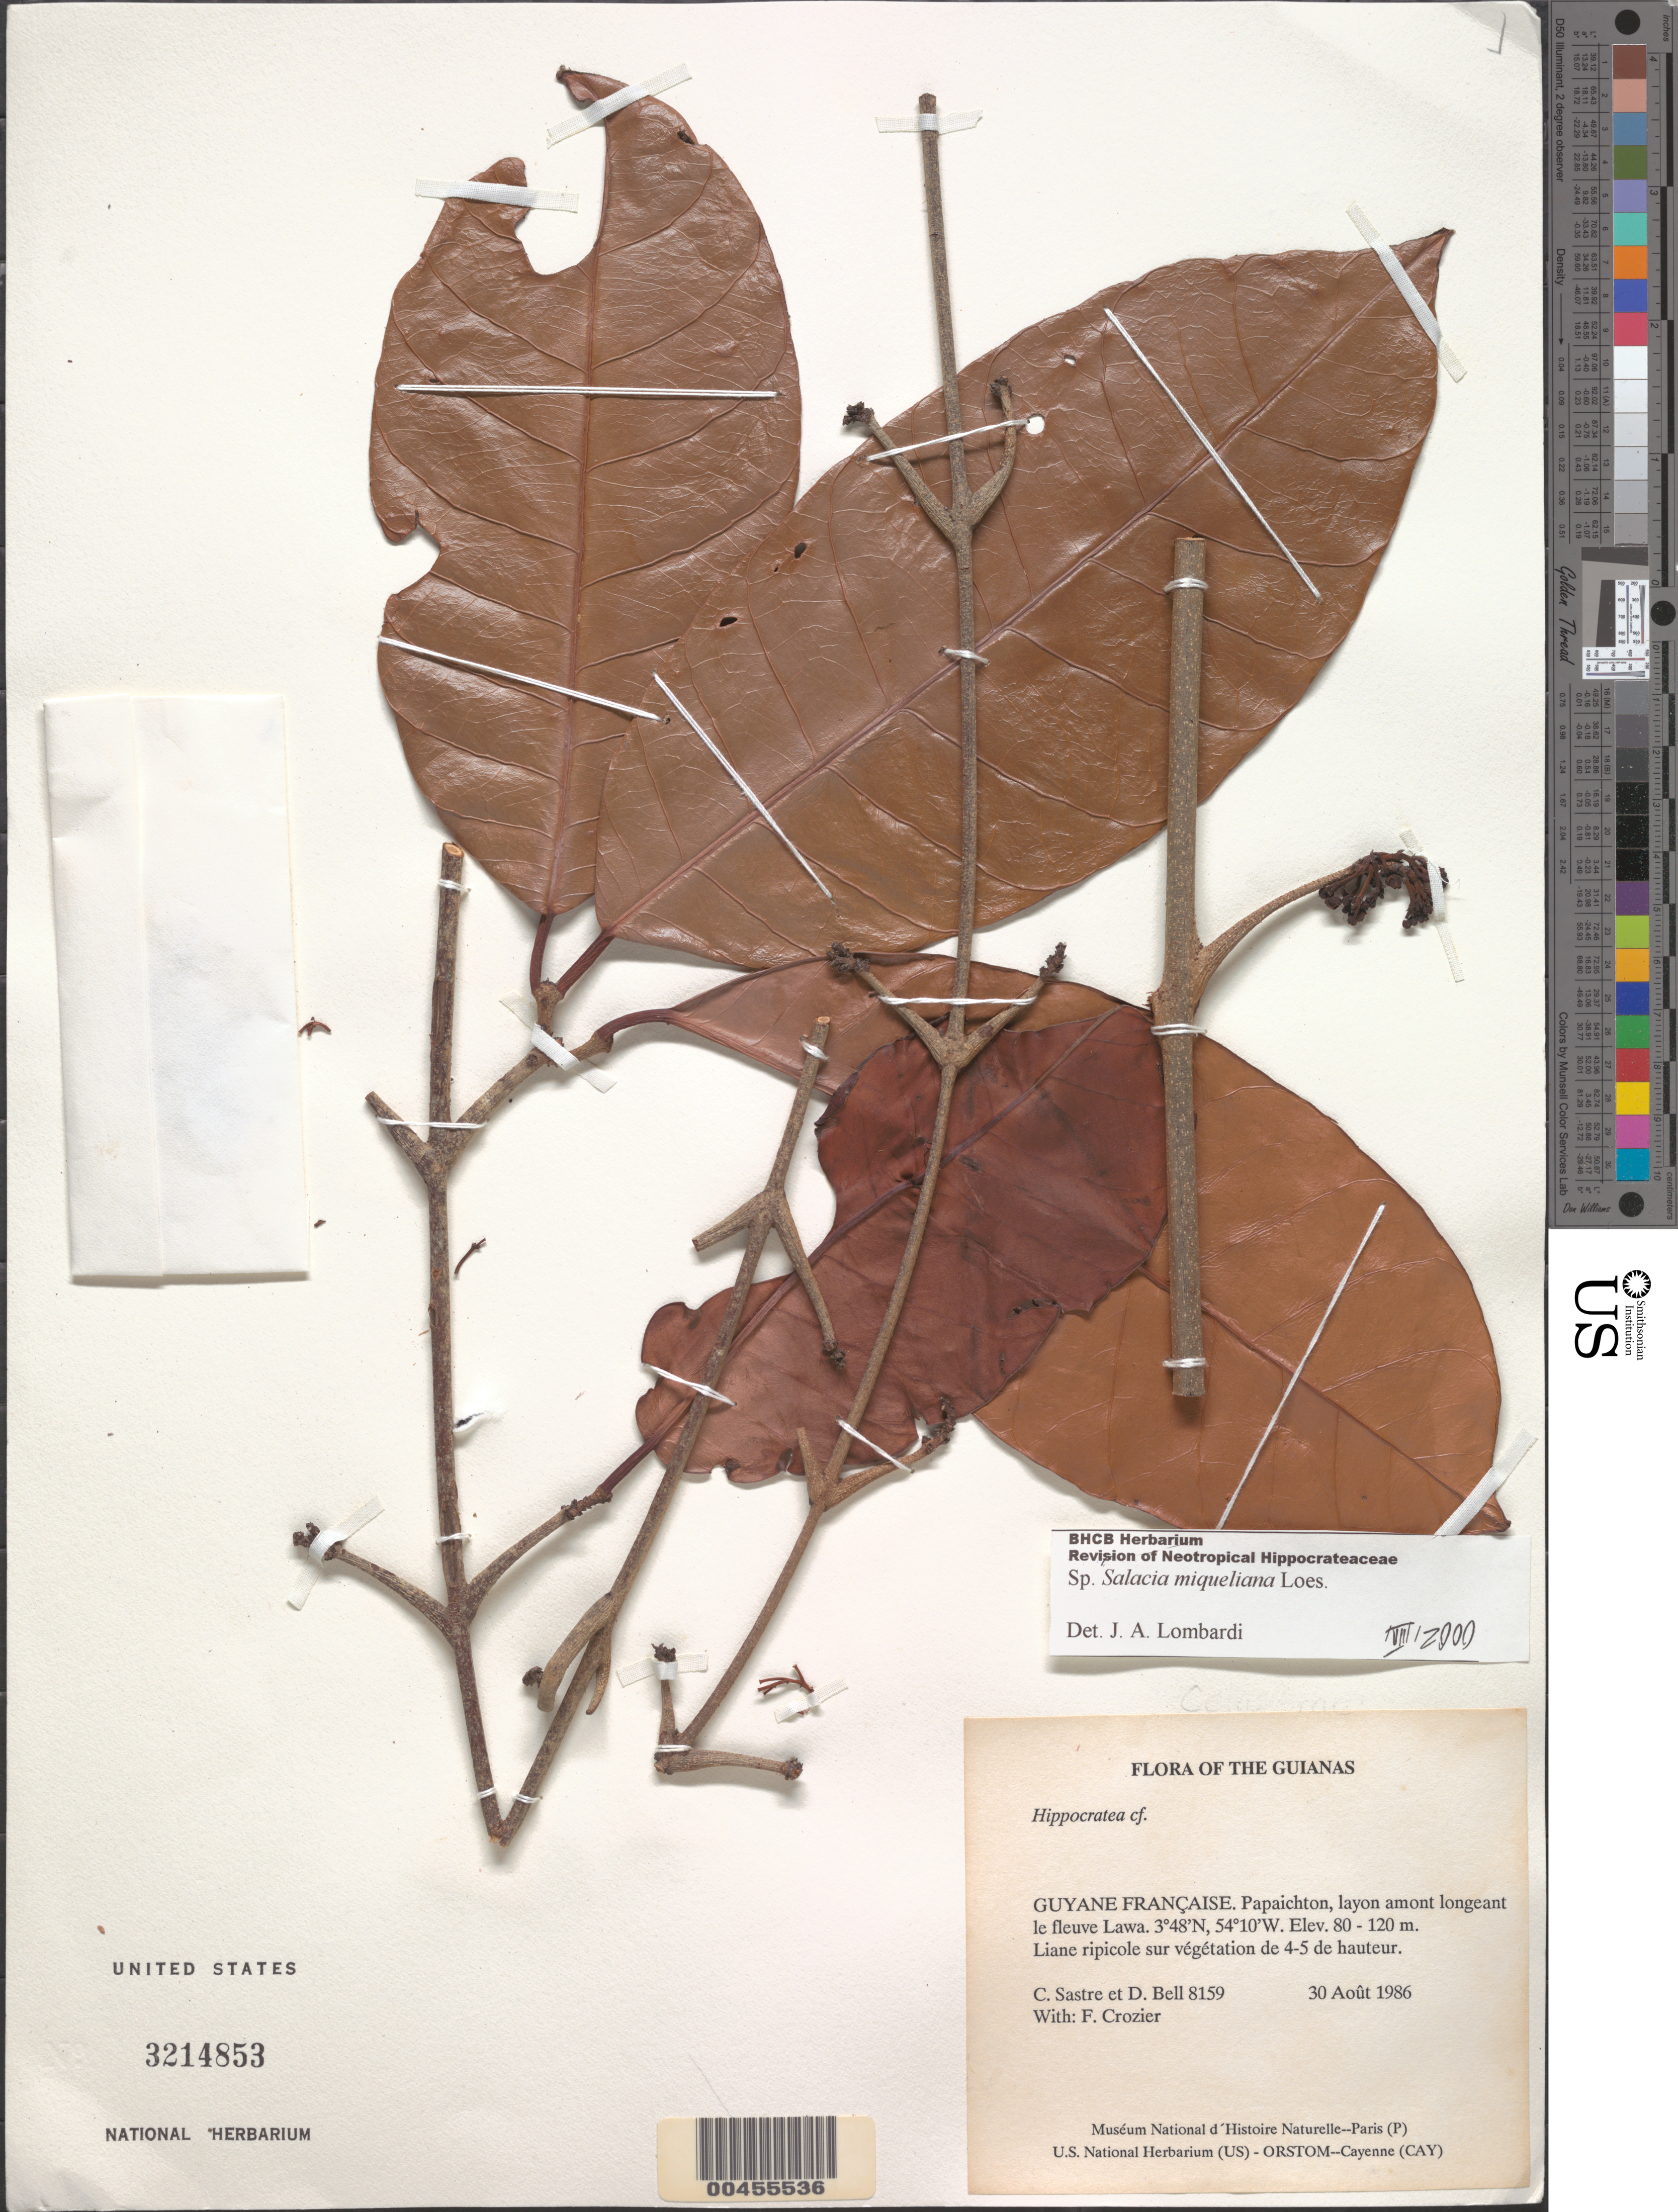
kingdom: Plantae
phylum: Tracheophyta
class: Magnoliopsida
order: Celastrales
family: Celastraceae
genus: Salacia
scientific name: Salacia miqueliana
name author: Loes.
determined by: Lombardi, Julio A.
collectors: C. H. L. Sastre, D. A. Bell & F. Crozier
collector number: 8159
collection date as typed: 30 August 1986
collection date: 1986-08-30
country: French Guiana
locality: Papaichton, layon amont longeant le fleuve Lawa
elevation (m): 80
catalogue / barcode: US 3214853